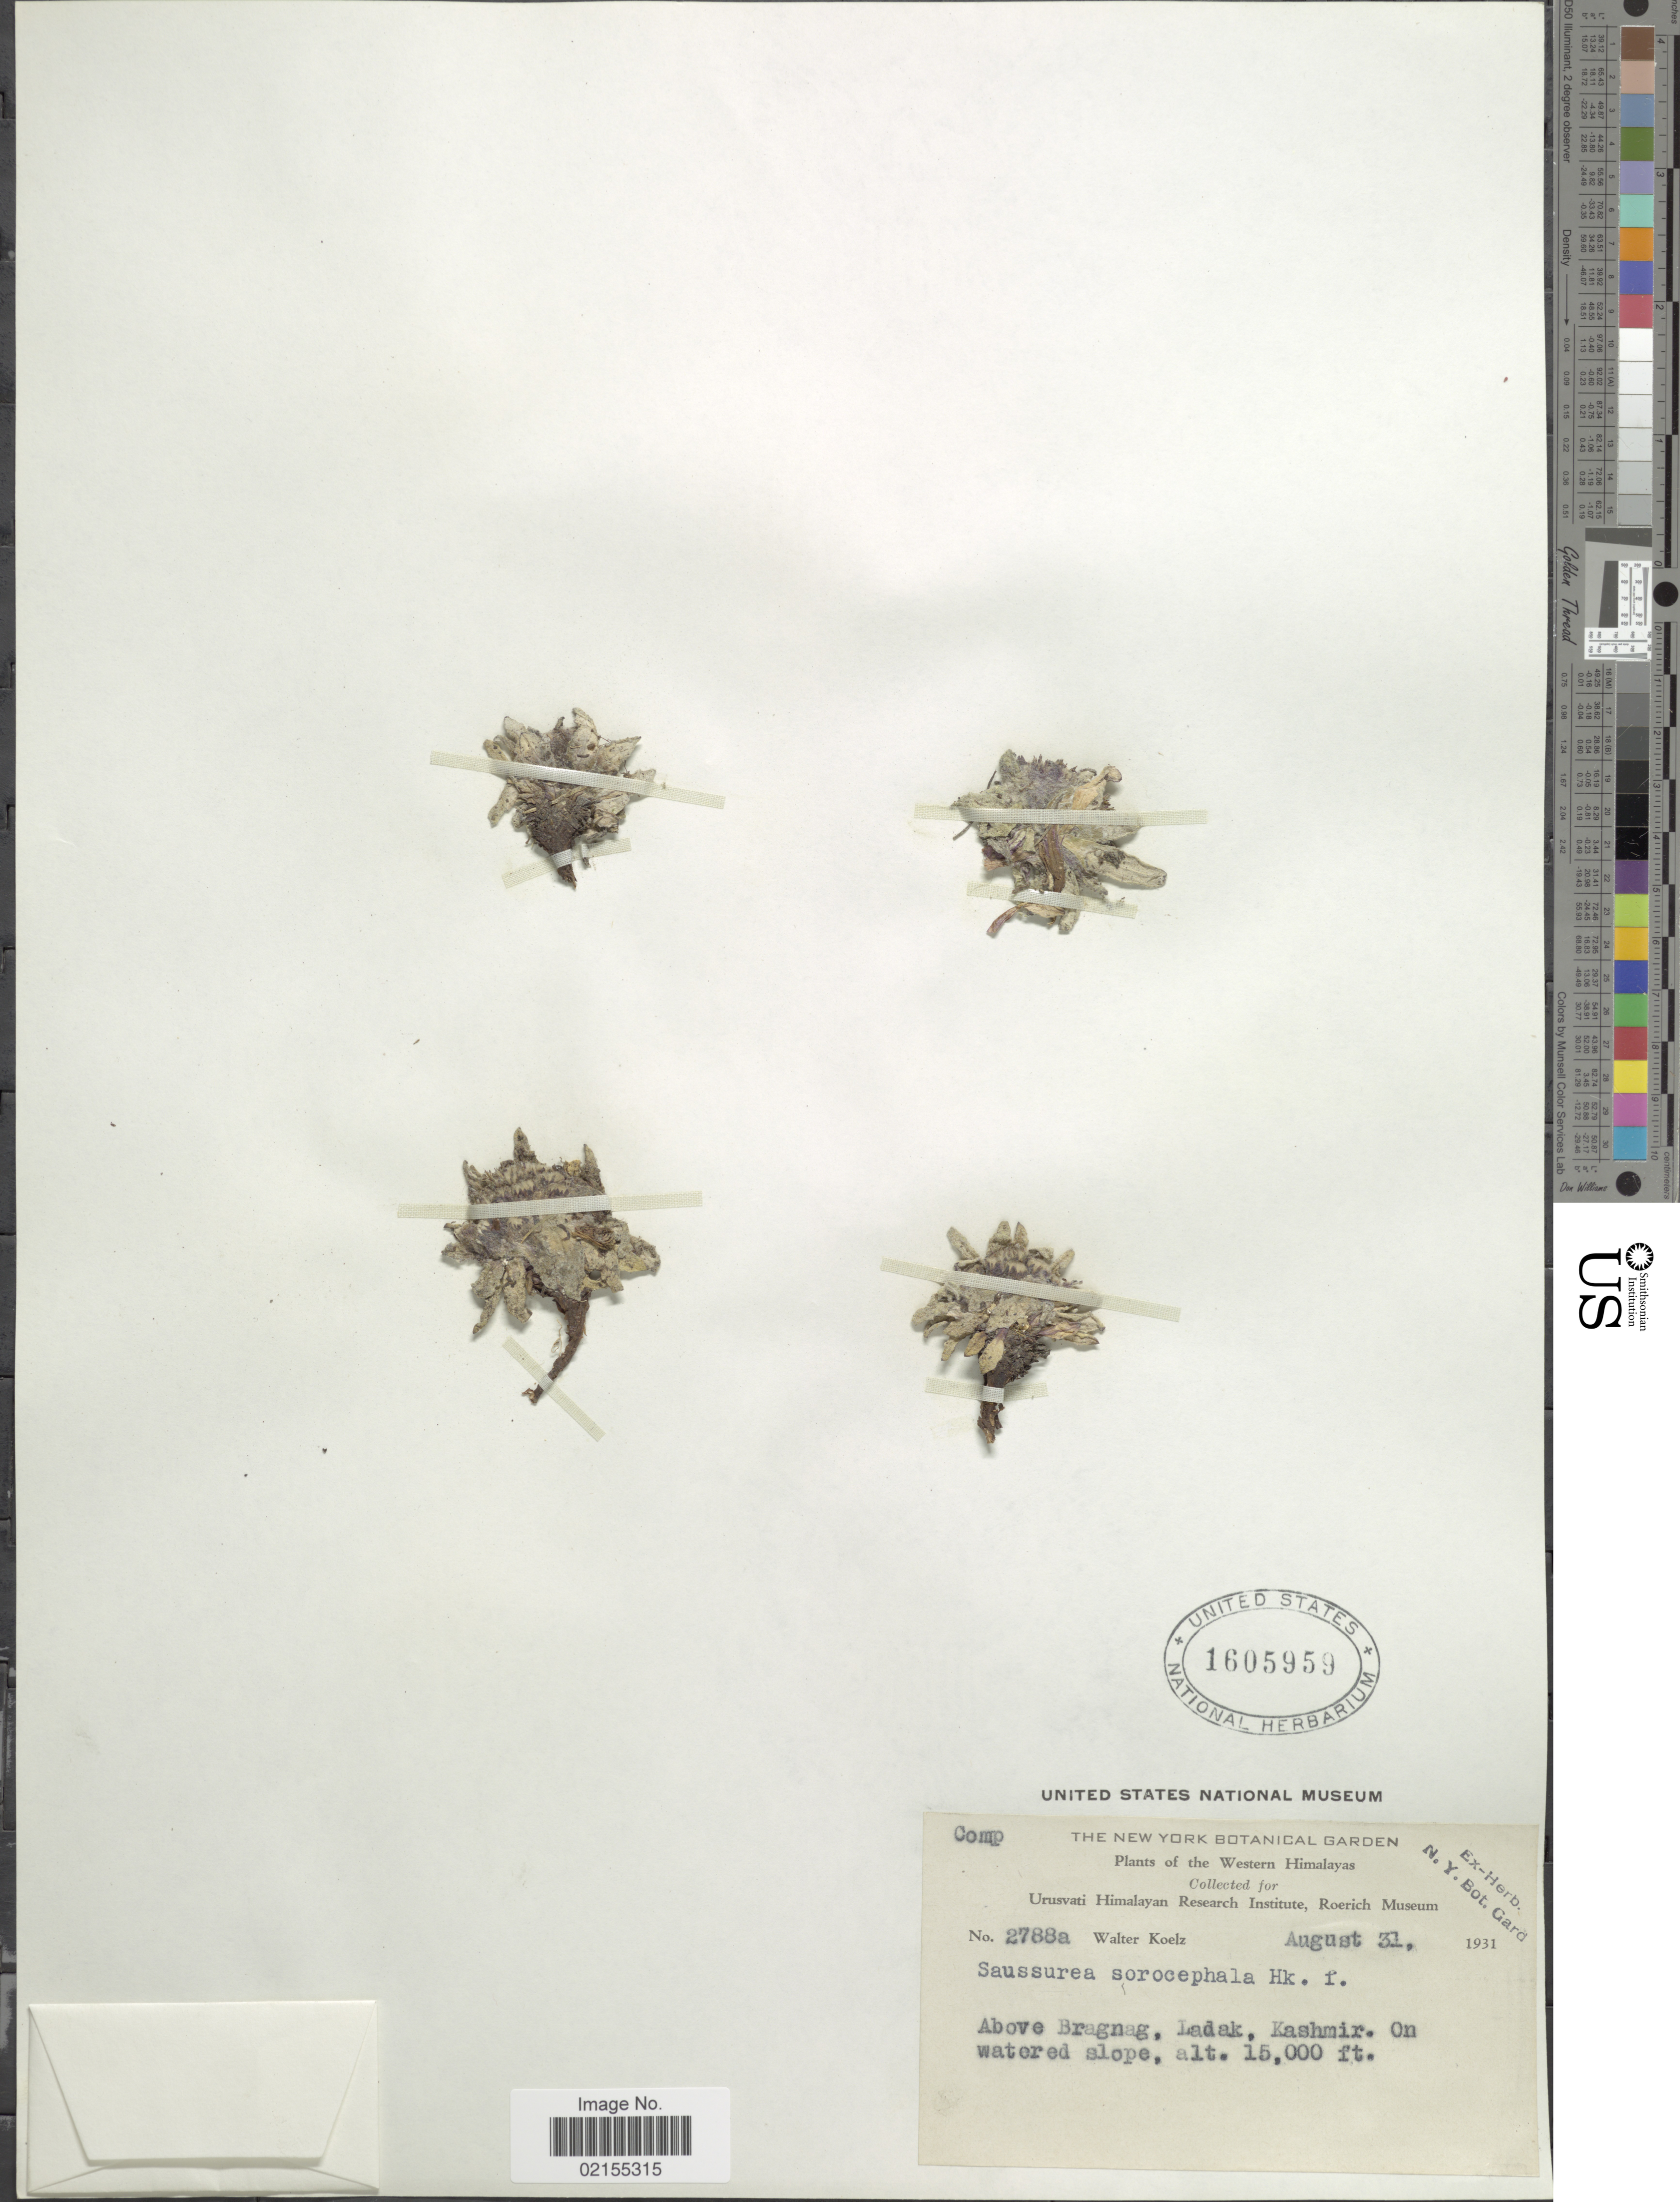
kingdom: Plantae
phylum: Tracheophyta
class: Magnoliopsida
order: Asterales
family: Asteraceae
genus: Saussurea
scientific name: Saussurea gnaphalodes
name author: (Royle) Sch. Bip.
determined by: Chen, Yousheng S.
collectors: W. N. Koelz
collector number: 27878a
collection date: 1931-08-31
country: India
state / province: Ladakh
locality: The Western Himalayas, Above Bragnag, Ladak, Kashmir, on watered slope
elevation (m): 4572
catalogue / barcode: US 1605959